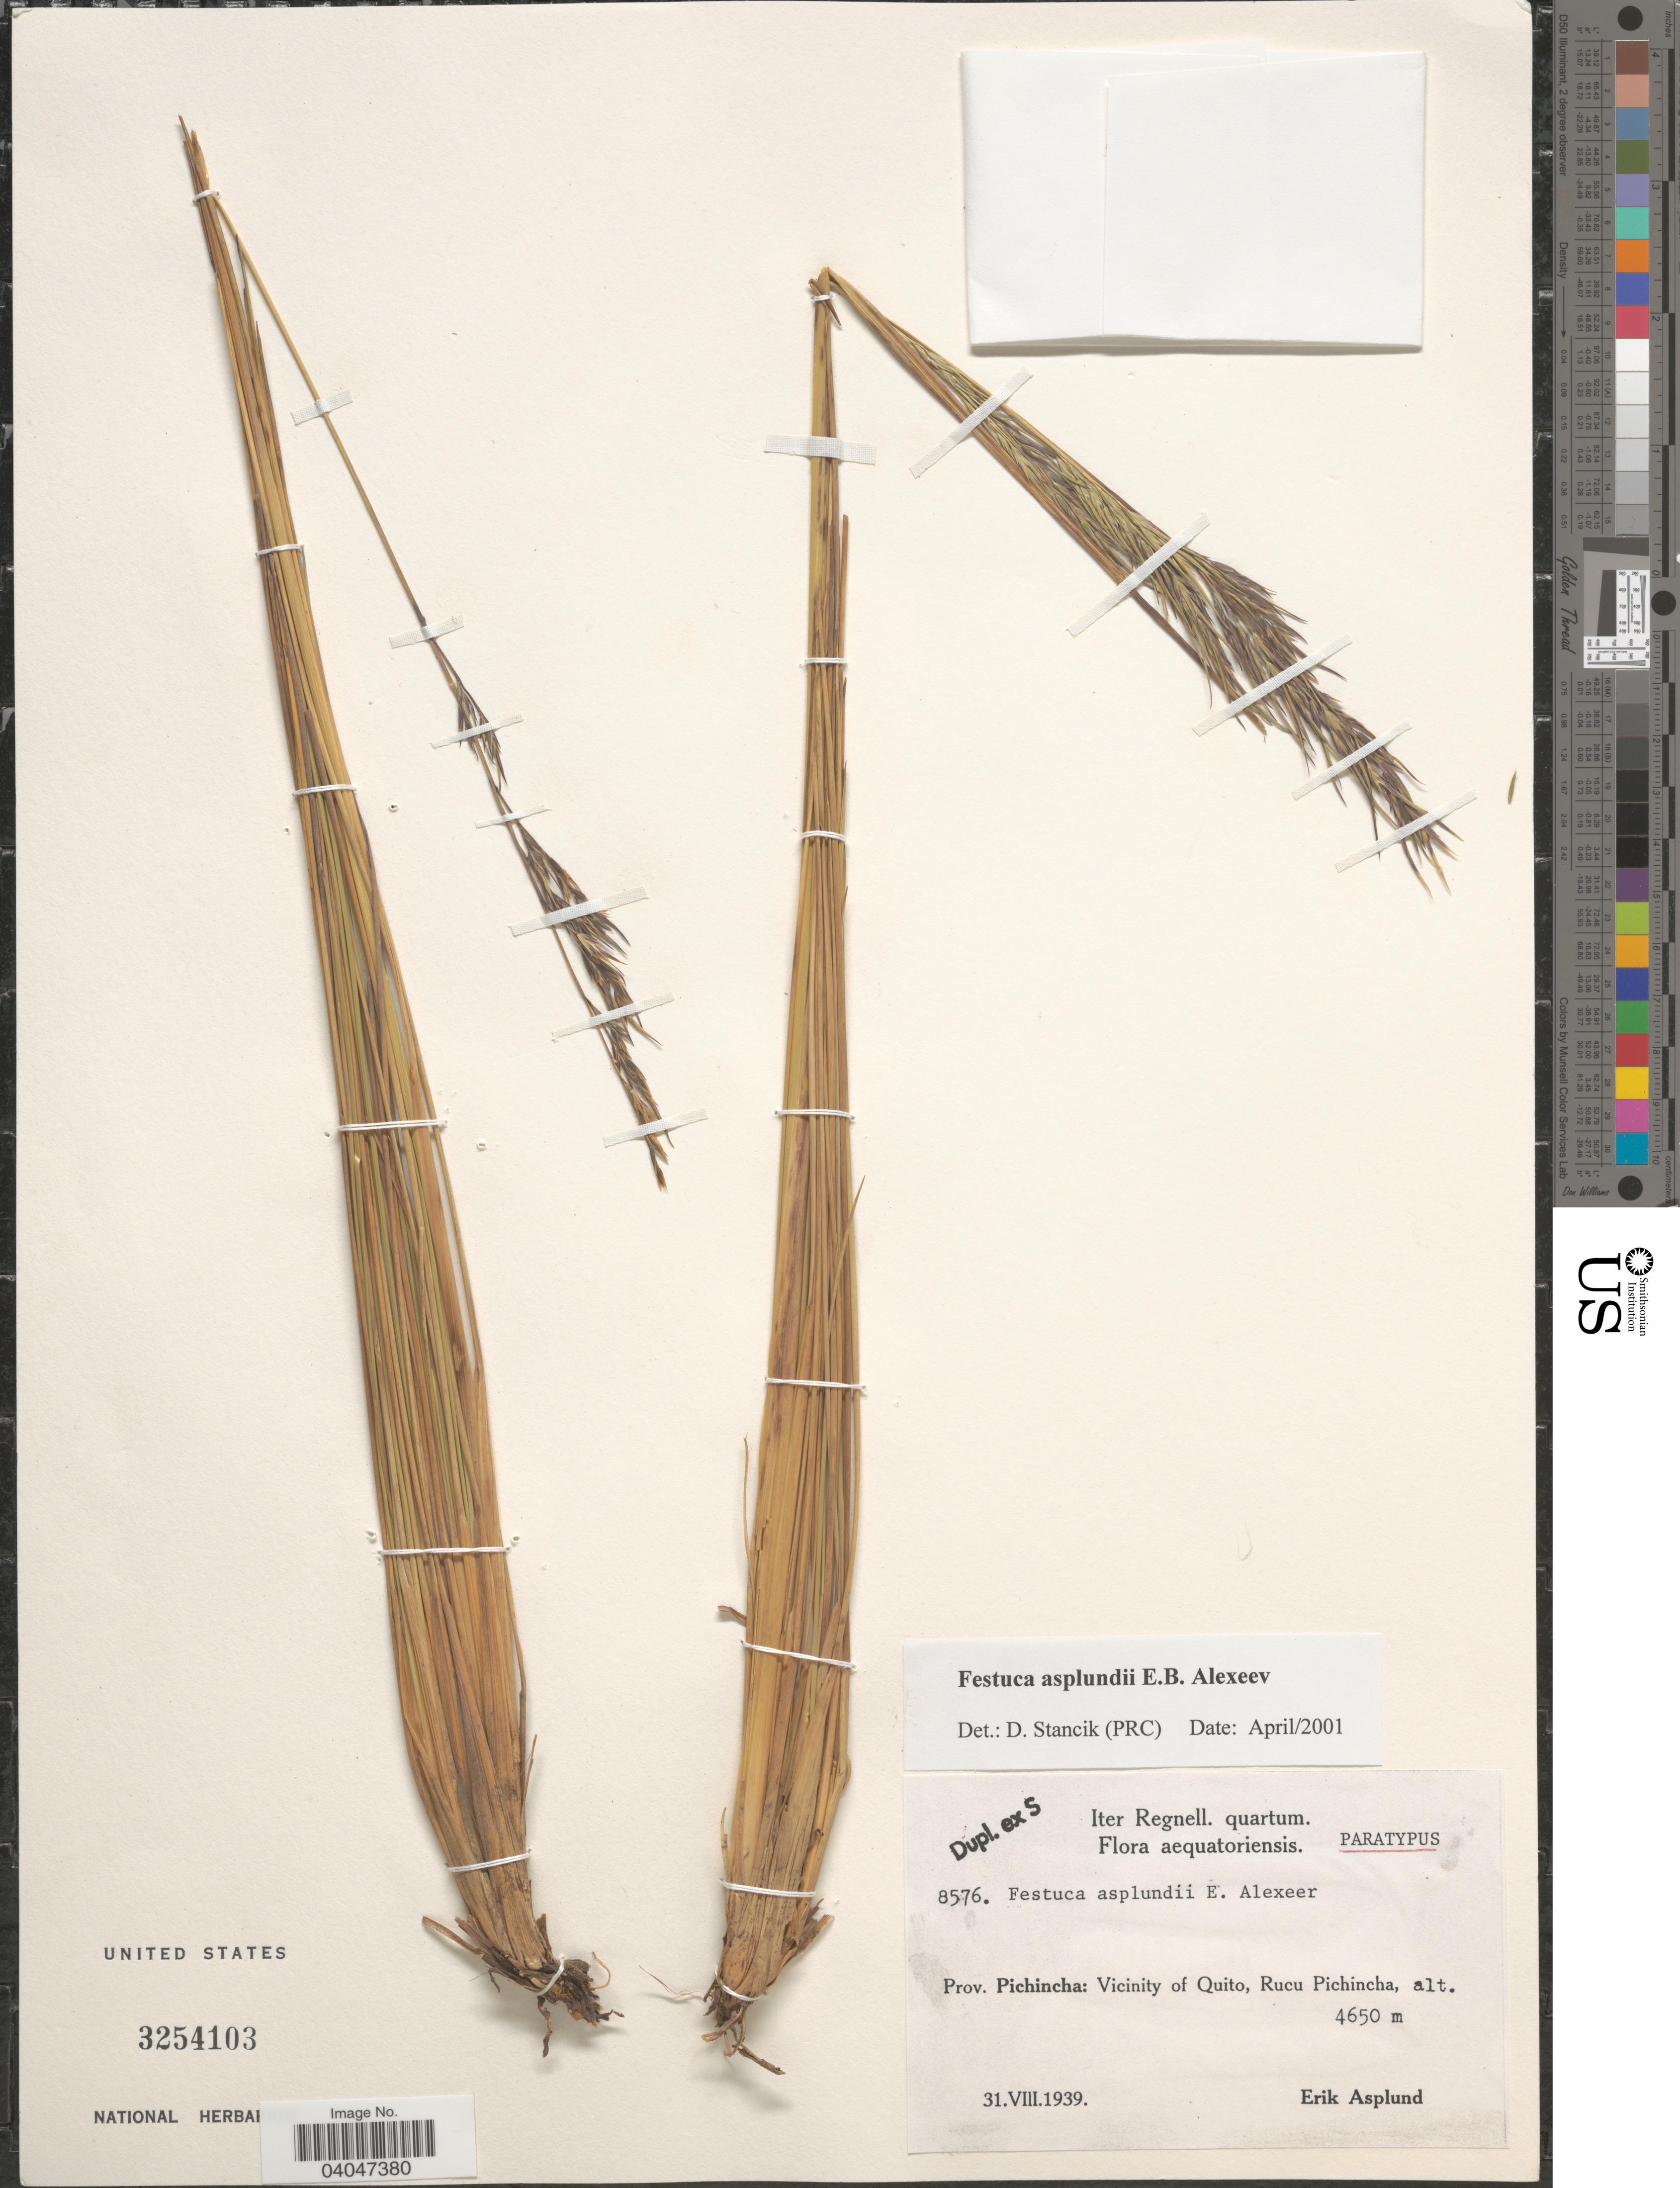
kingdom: Plantae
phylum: Tracheophyta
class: Liliopsida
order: Poales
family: Poaceae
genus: Festuca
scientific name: Festuca asplundii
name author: E.B. Alexeev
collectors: E. Asplund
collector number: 8576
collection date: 1939-08-31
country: Ecuador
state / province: Pichincha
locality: Vicinity of Quito, Rucu Pichincha.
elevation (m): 4650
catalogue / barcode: US 3254103